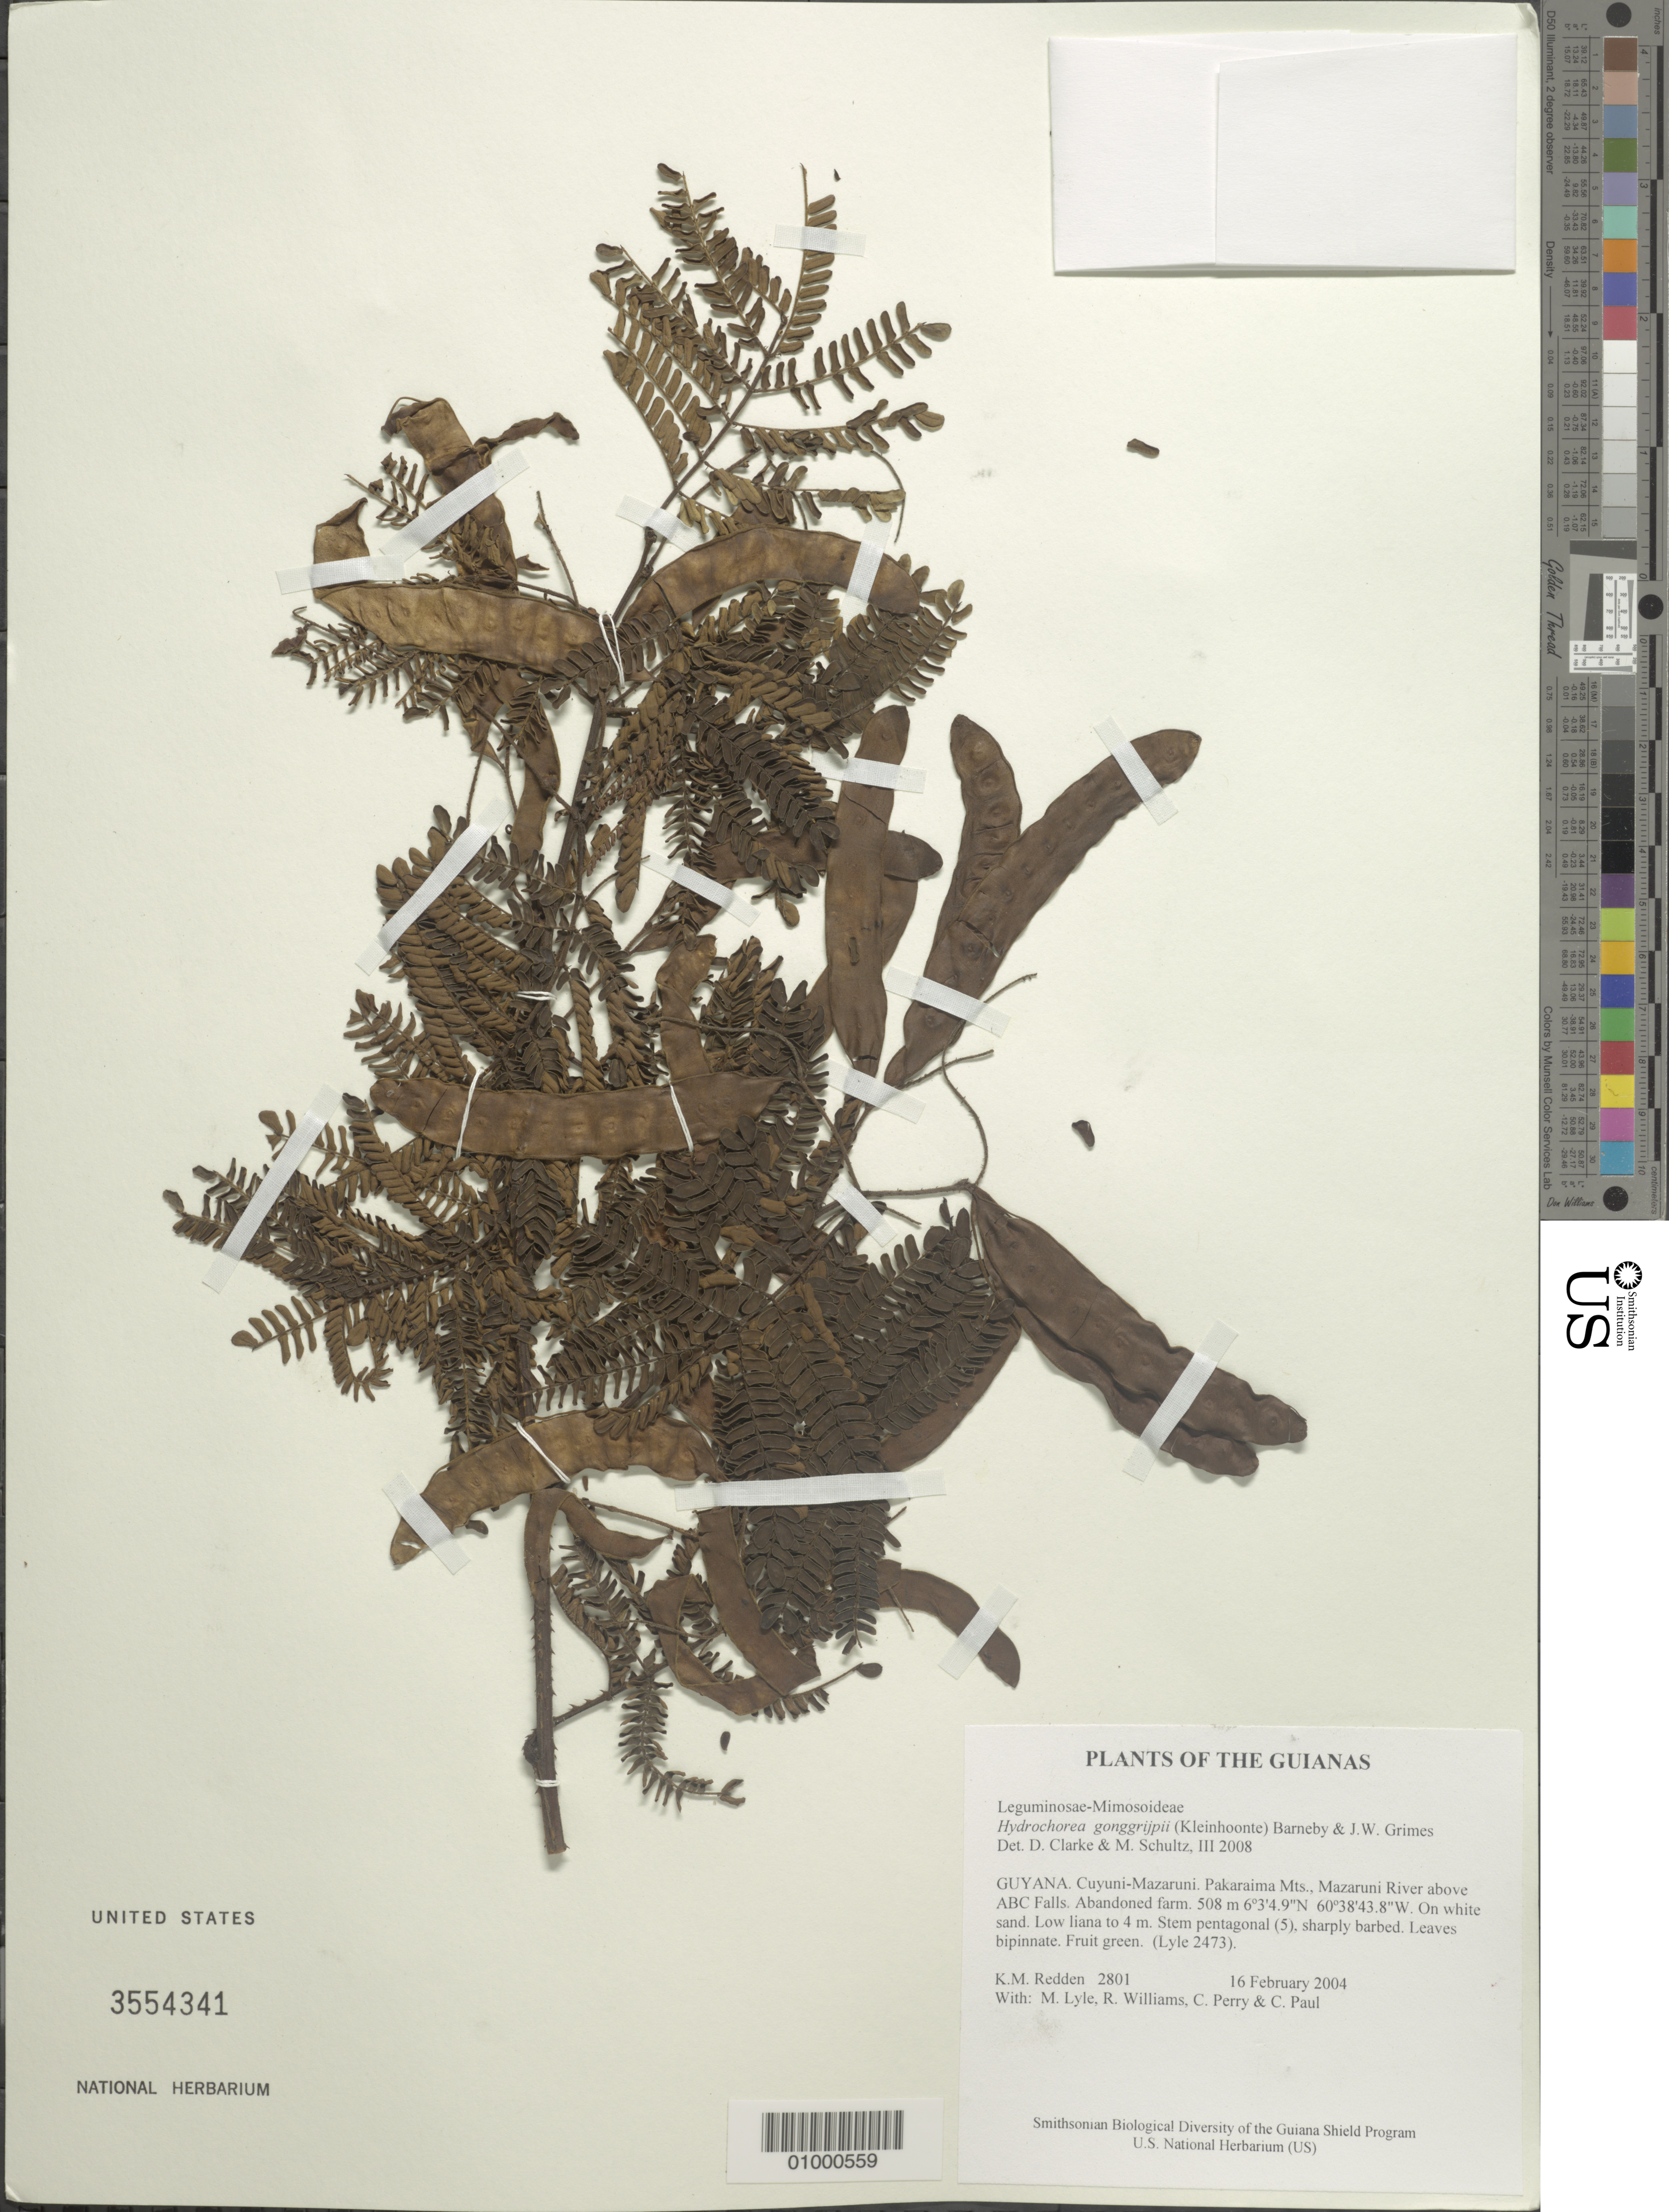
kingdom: Plantae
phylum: Tracheophyta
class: Magnoliopsida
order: Fabales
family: Fabaceae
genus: Hydrochorea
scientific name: Hydrochorea gonggrijpii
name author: (Kleinhoonte) Barneby & J.W. Grimes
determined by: Clarke, H. D.; Schultz, M.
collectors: K. M. Redden, M. Lyle, R. Williams, C. Perry & C. Paul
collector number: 2801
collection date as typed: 16 February 2004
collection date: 2004-02-16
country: Guyana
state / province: Cuyuni-Mazaruni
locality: Pakaraima Mts., Mazaruni River above ABC Falls. Abandoned farm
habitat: On white sand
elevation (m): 508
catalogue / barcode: US 3554341